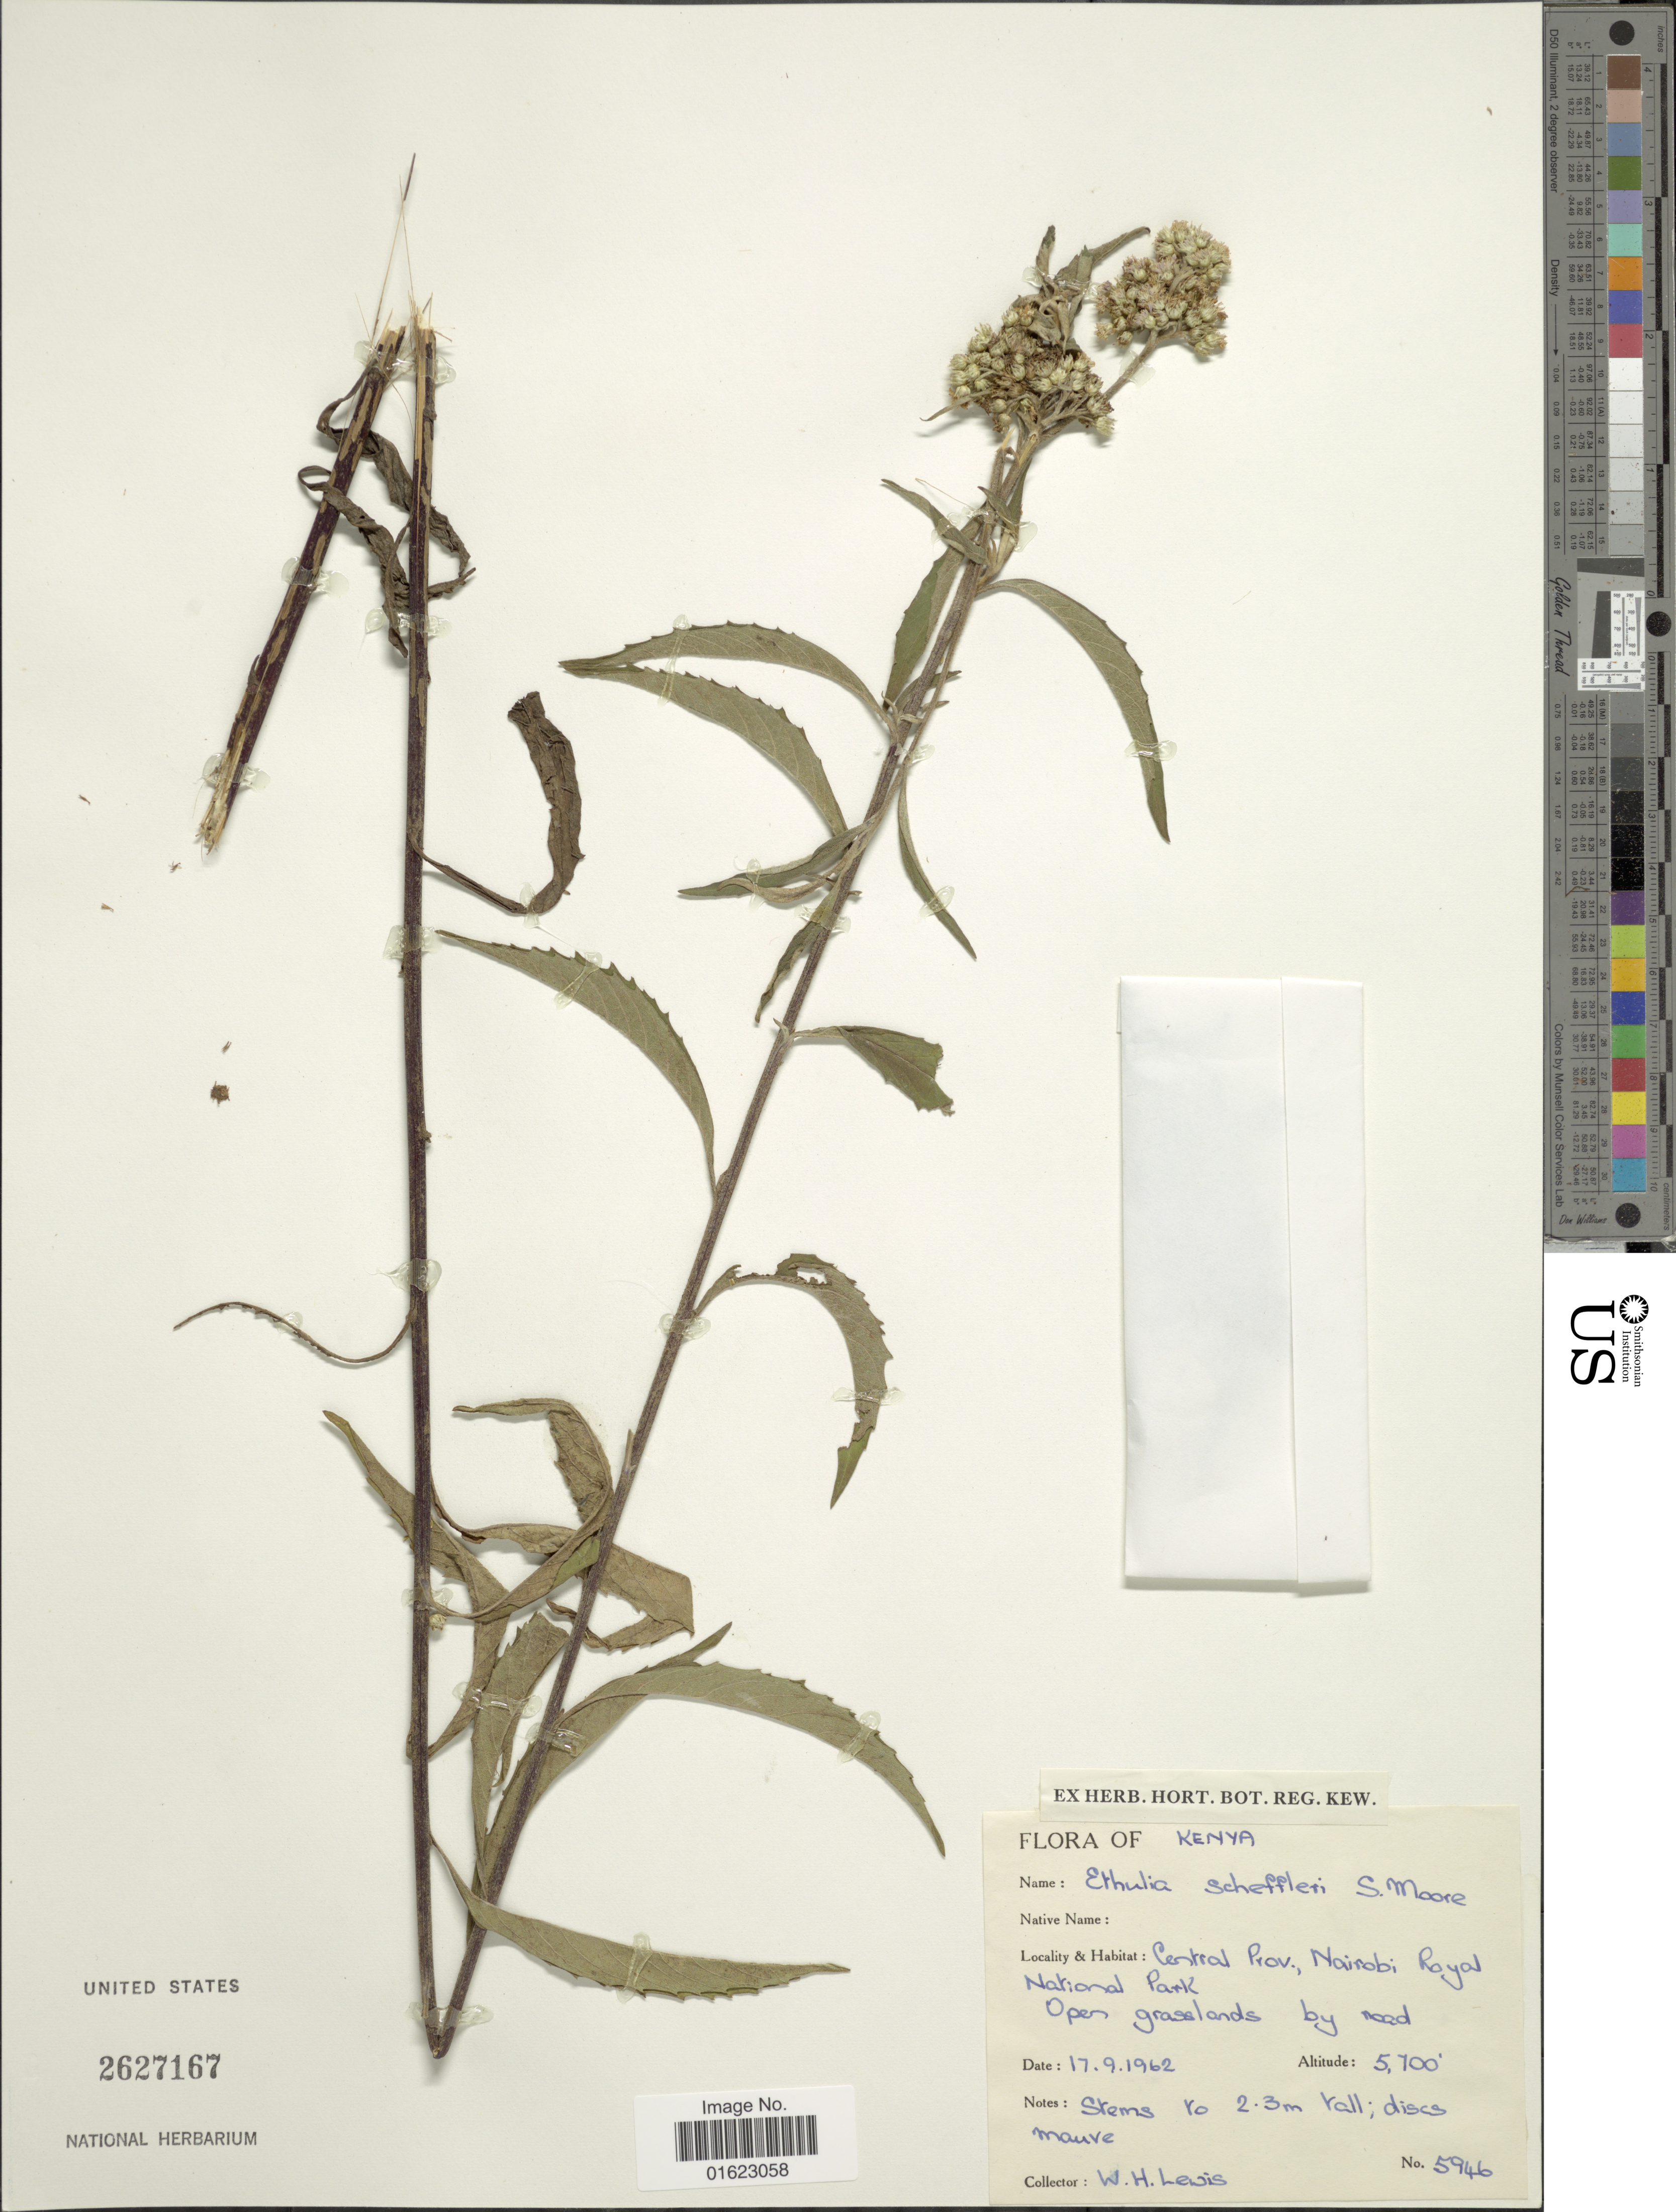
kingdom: Plantae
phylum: Tracheophyta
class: Magnoliopsida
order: Asterales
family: Asteraceae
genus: Ethulia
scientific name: Ethulia scheffleri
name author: S. Moore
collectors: W. H. Lewis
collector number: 5946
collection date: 1962-09-17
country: Kenya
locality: Kenya. Central Prov.,Nairobi Royal National Park.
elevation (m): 1737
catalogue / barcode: US 2627167